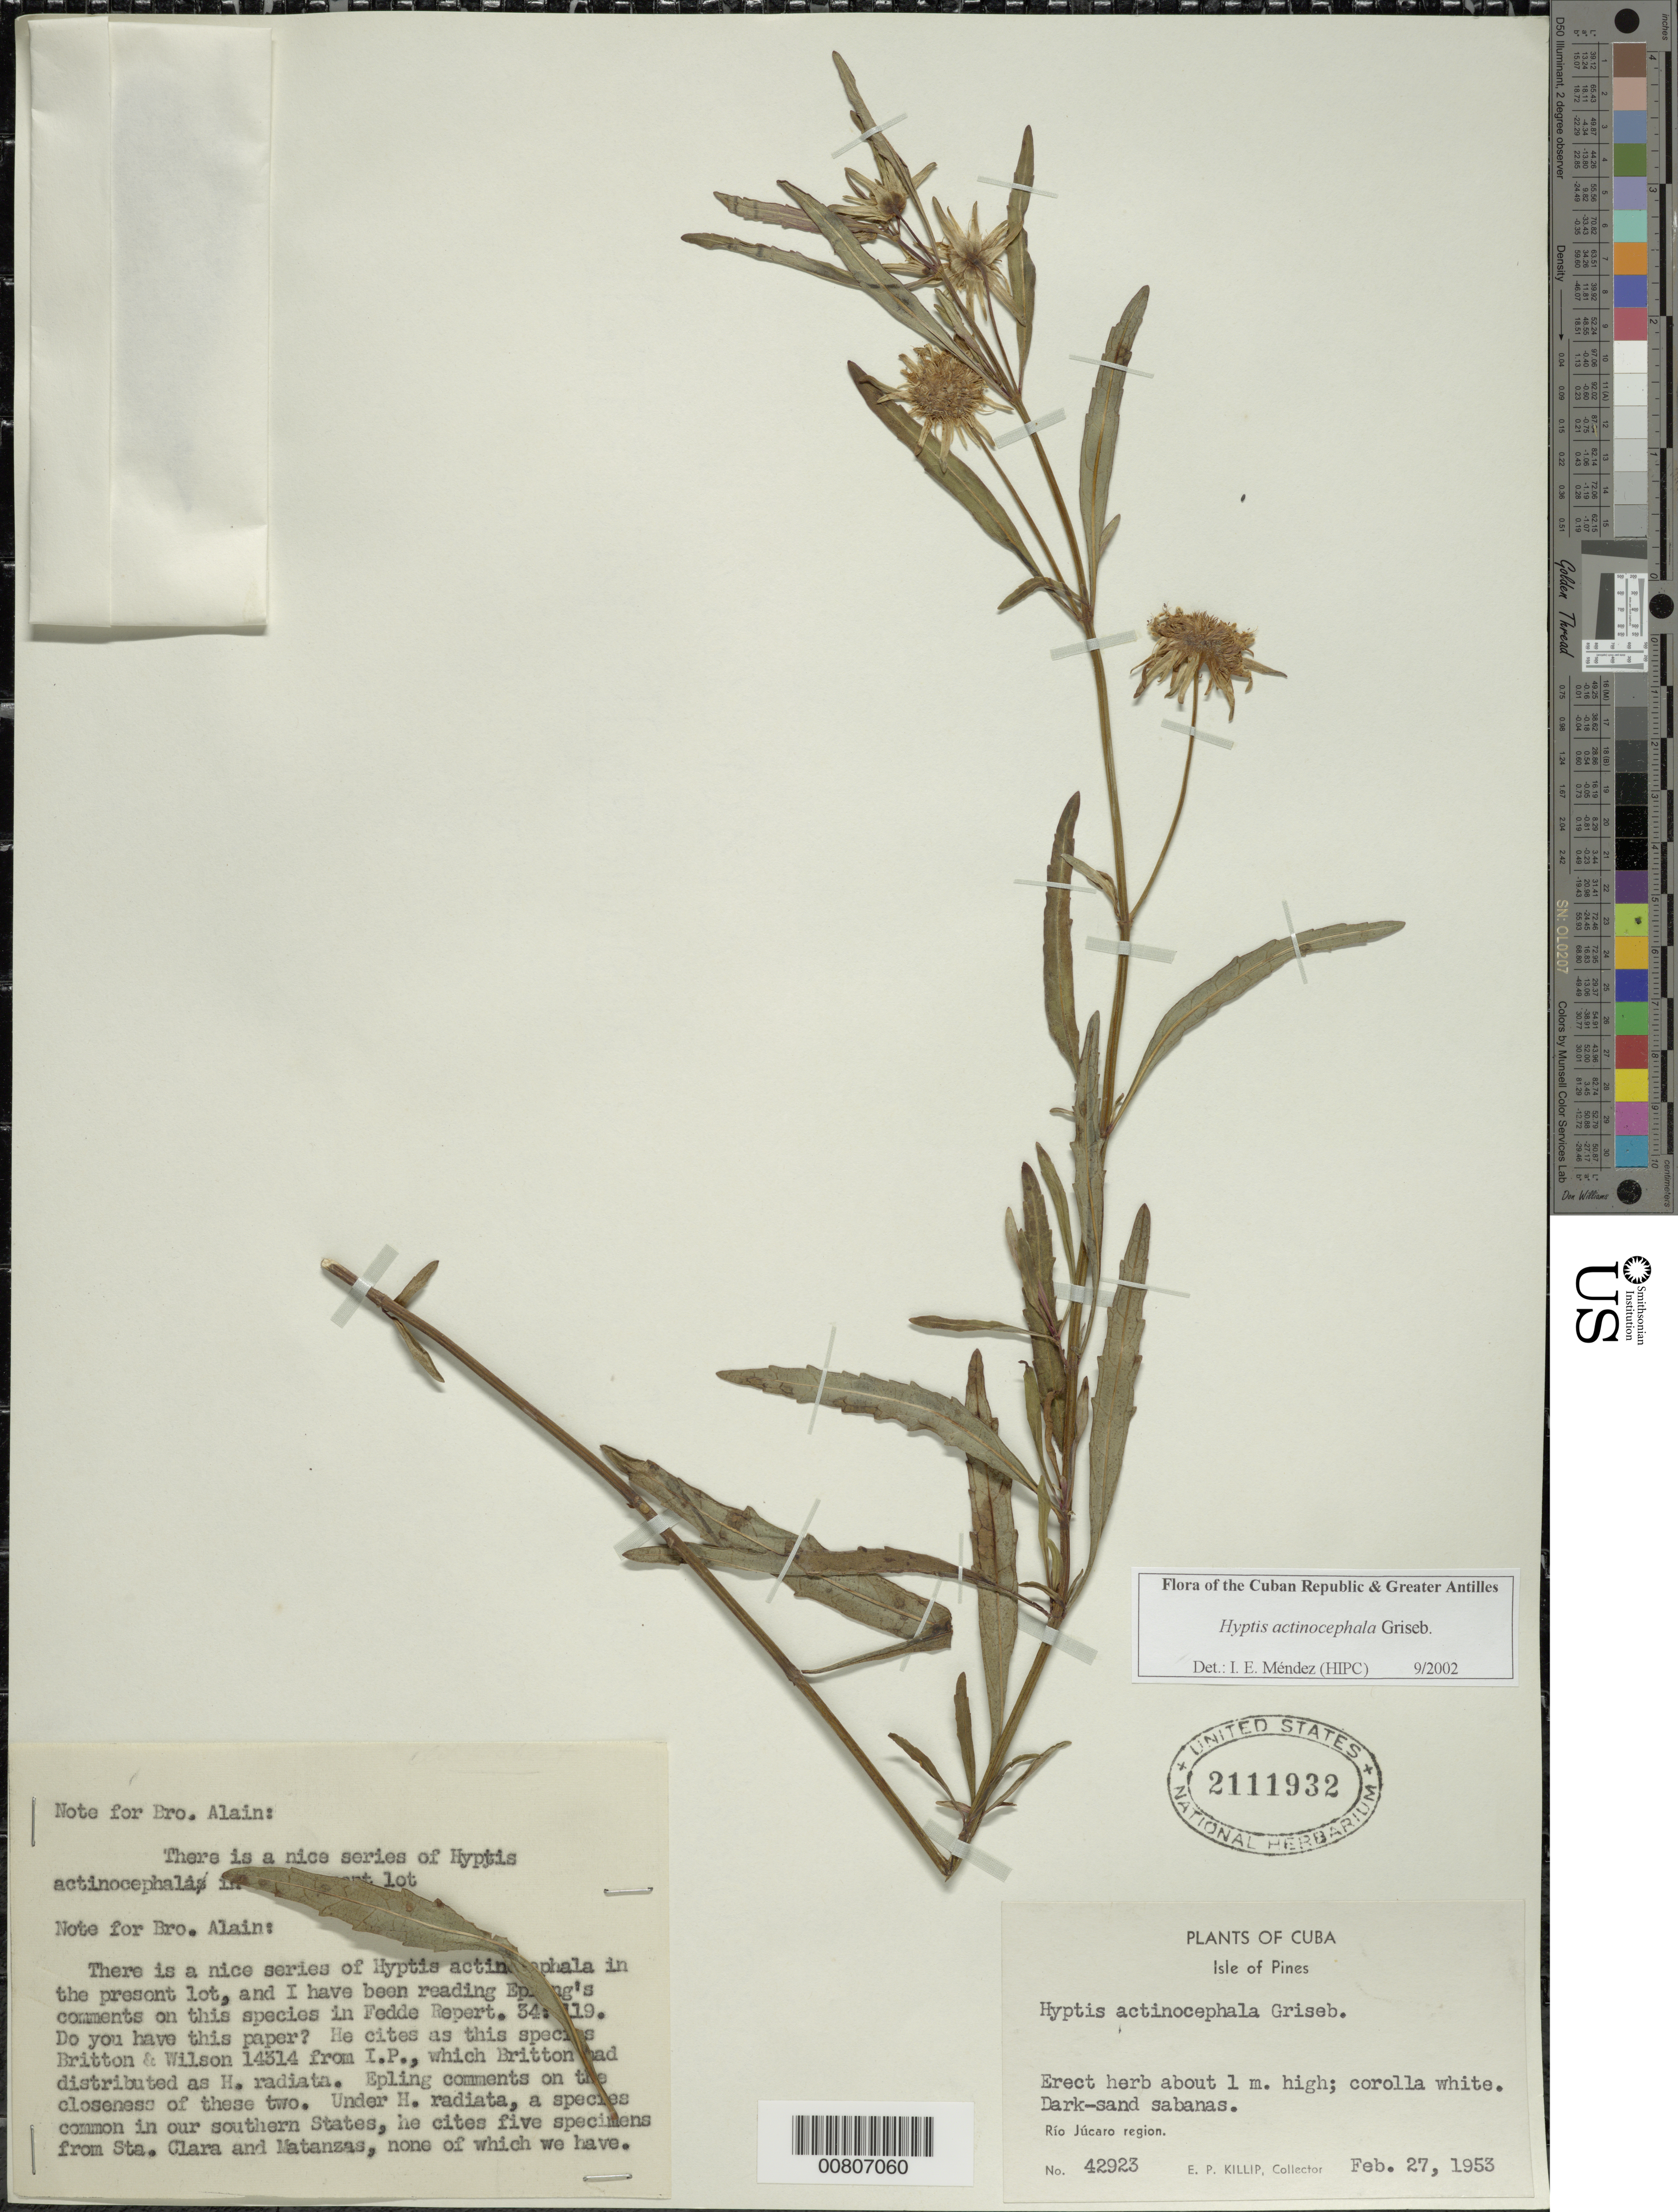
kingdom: Plantae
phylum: Tracheophyta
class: Magnoliopsida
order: Lamiales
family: Lamiaceae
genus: Hyptis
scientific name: Hyptis actinocephala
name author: Griseb.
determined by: Méndez, Isidro E., (HIPC)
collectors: E. P. Killip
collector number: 42923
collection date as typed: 27 Feb 1953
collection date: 1953-02-27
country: Cuba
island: Isla de la Juventud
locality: Isle of Pines, Río Júcaro region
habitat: Dark sand savanna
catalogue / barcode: US 2111932